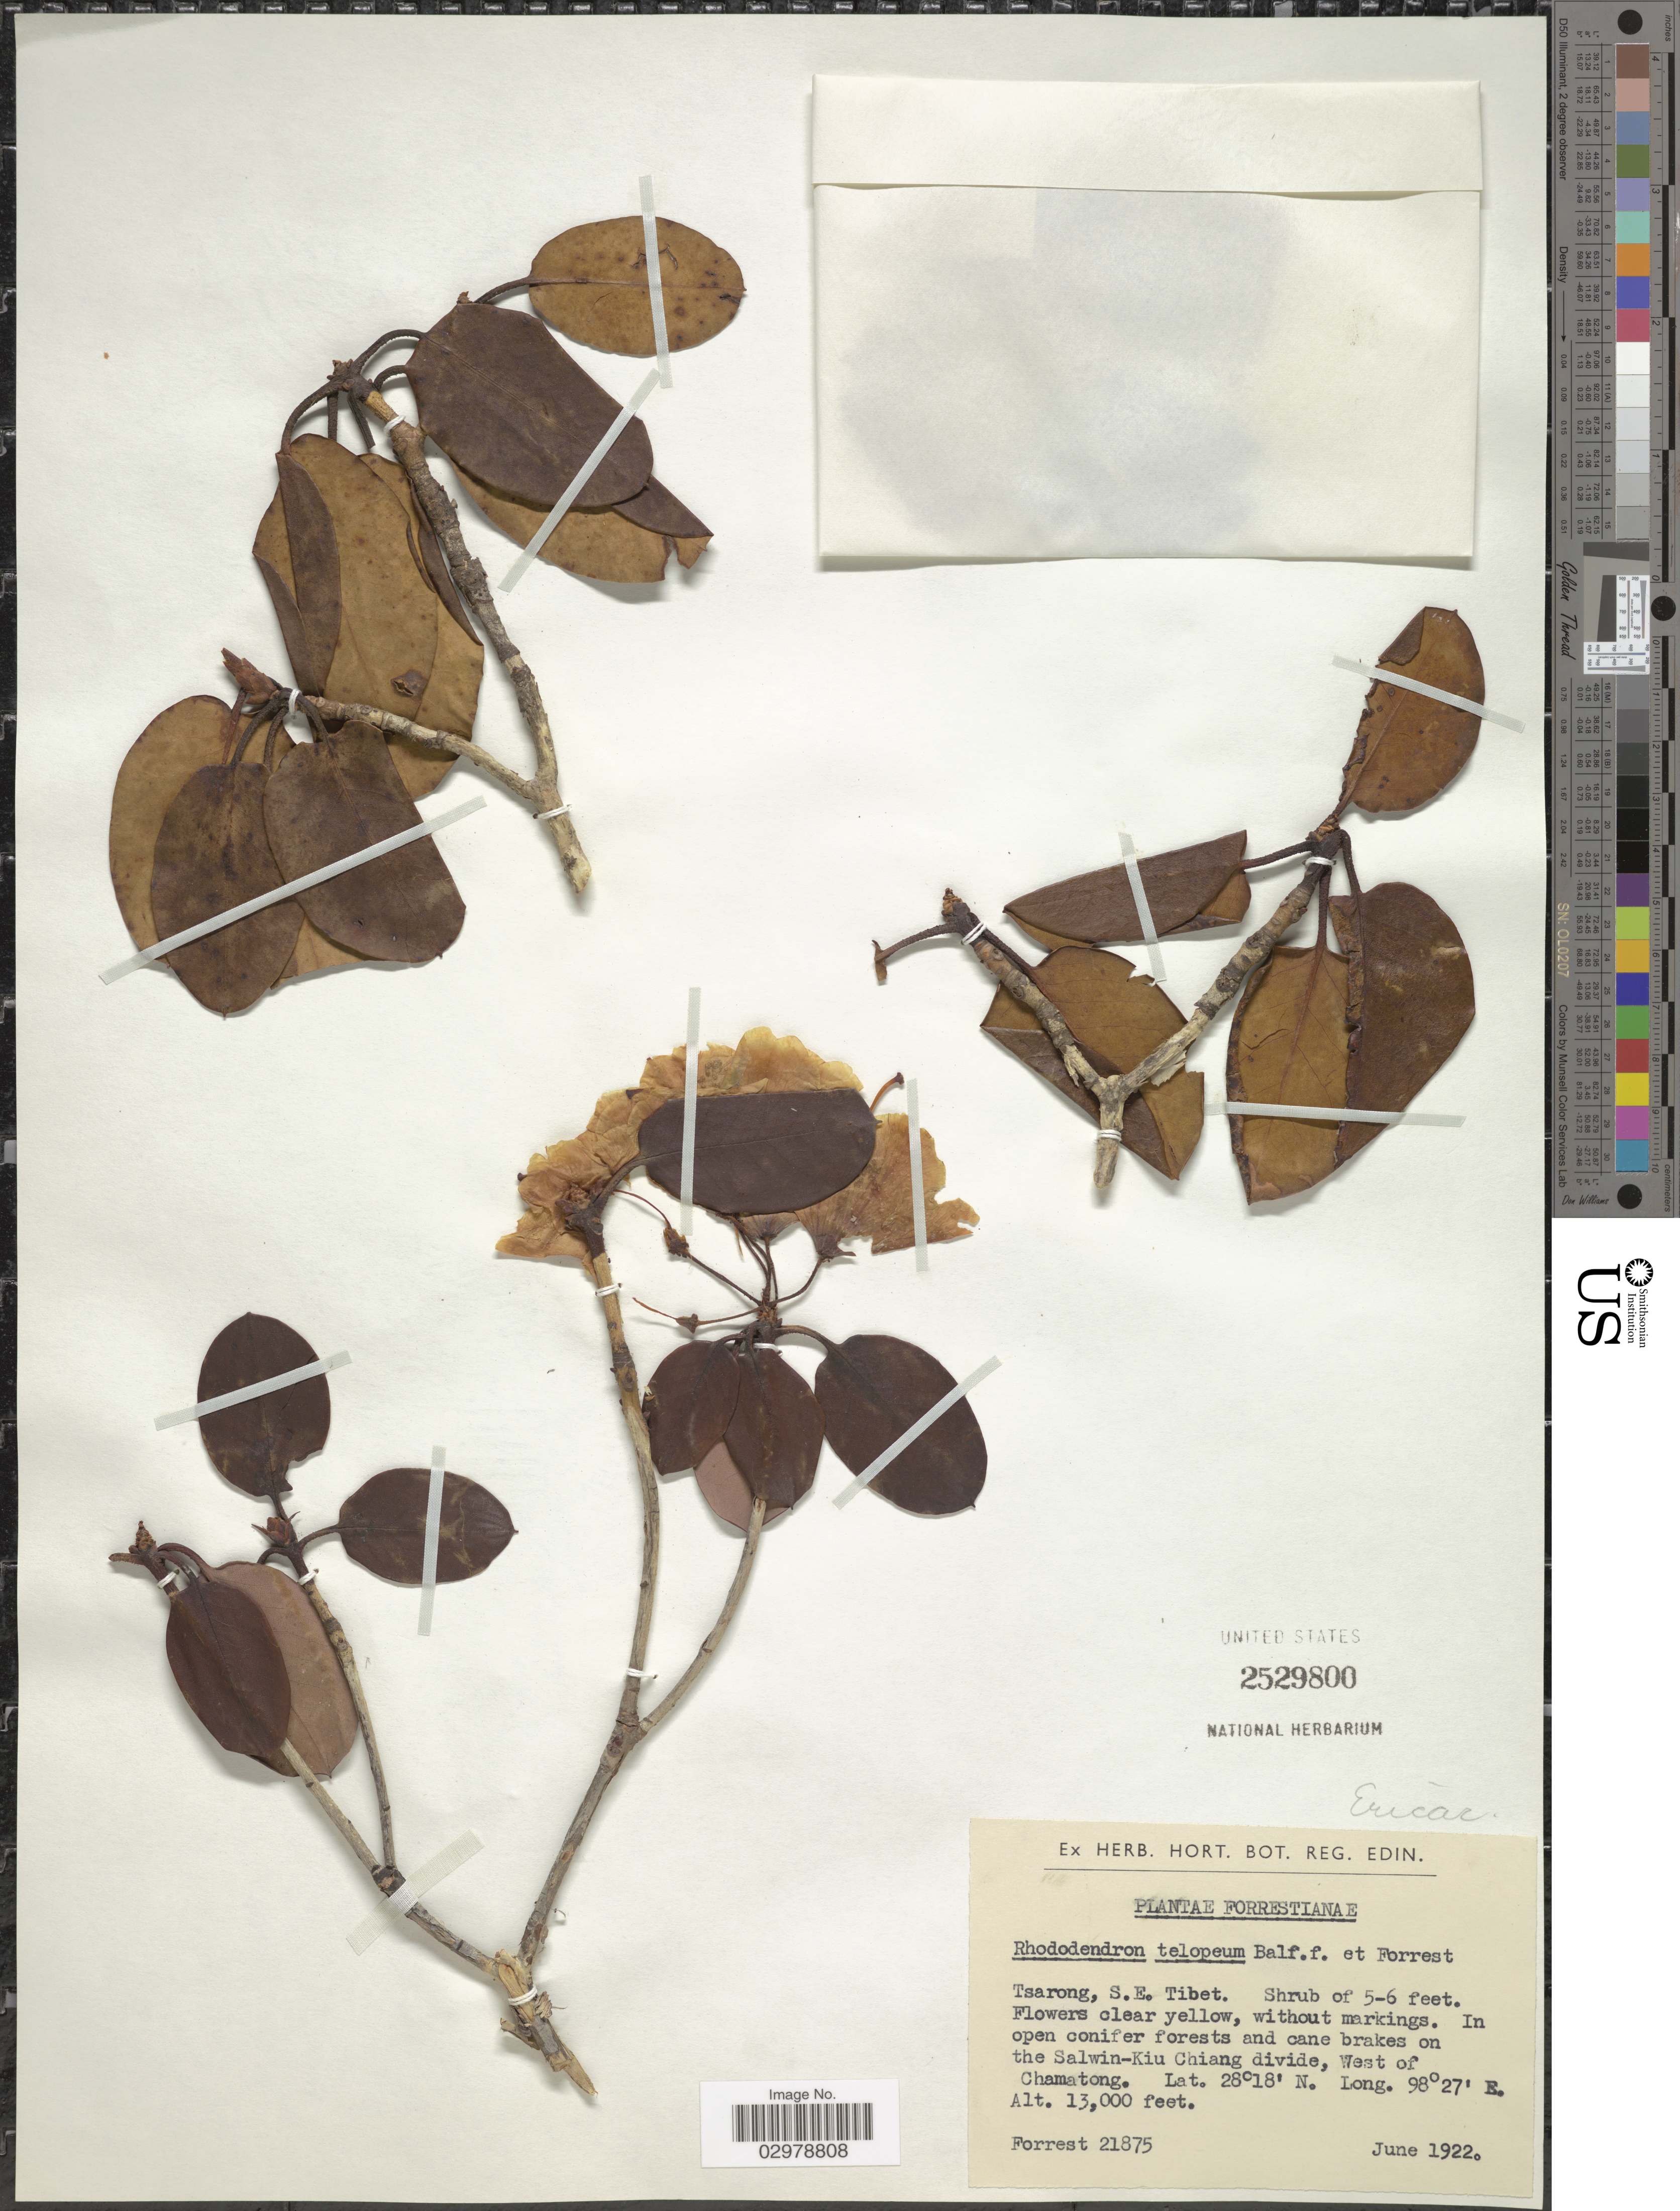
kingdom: Plantae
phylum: Tracheophyta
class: Magnoliopsida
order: Ericales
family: Ericaceae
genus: Rhododendron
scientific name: Rhododendron telopeum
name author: Balf. f. & Forrest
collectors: -. Forrest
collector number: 21875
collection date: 1922-06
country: China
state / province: Xizang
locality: Tsarong, S.E. Tibet. Salwin-Kiu Chiang divide, West of Chamatong.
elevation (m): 3962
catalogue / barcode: US 2529800